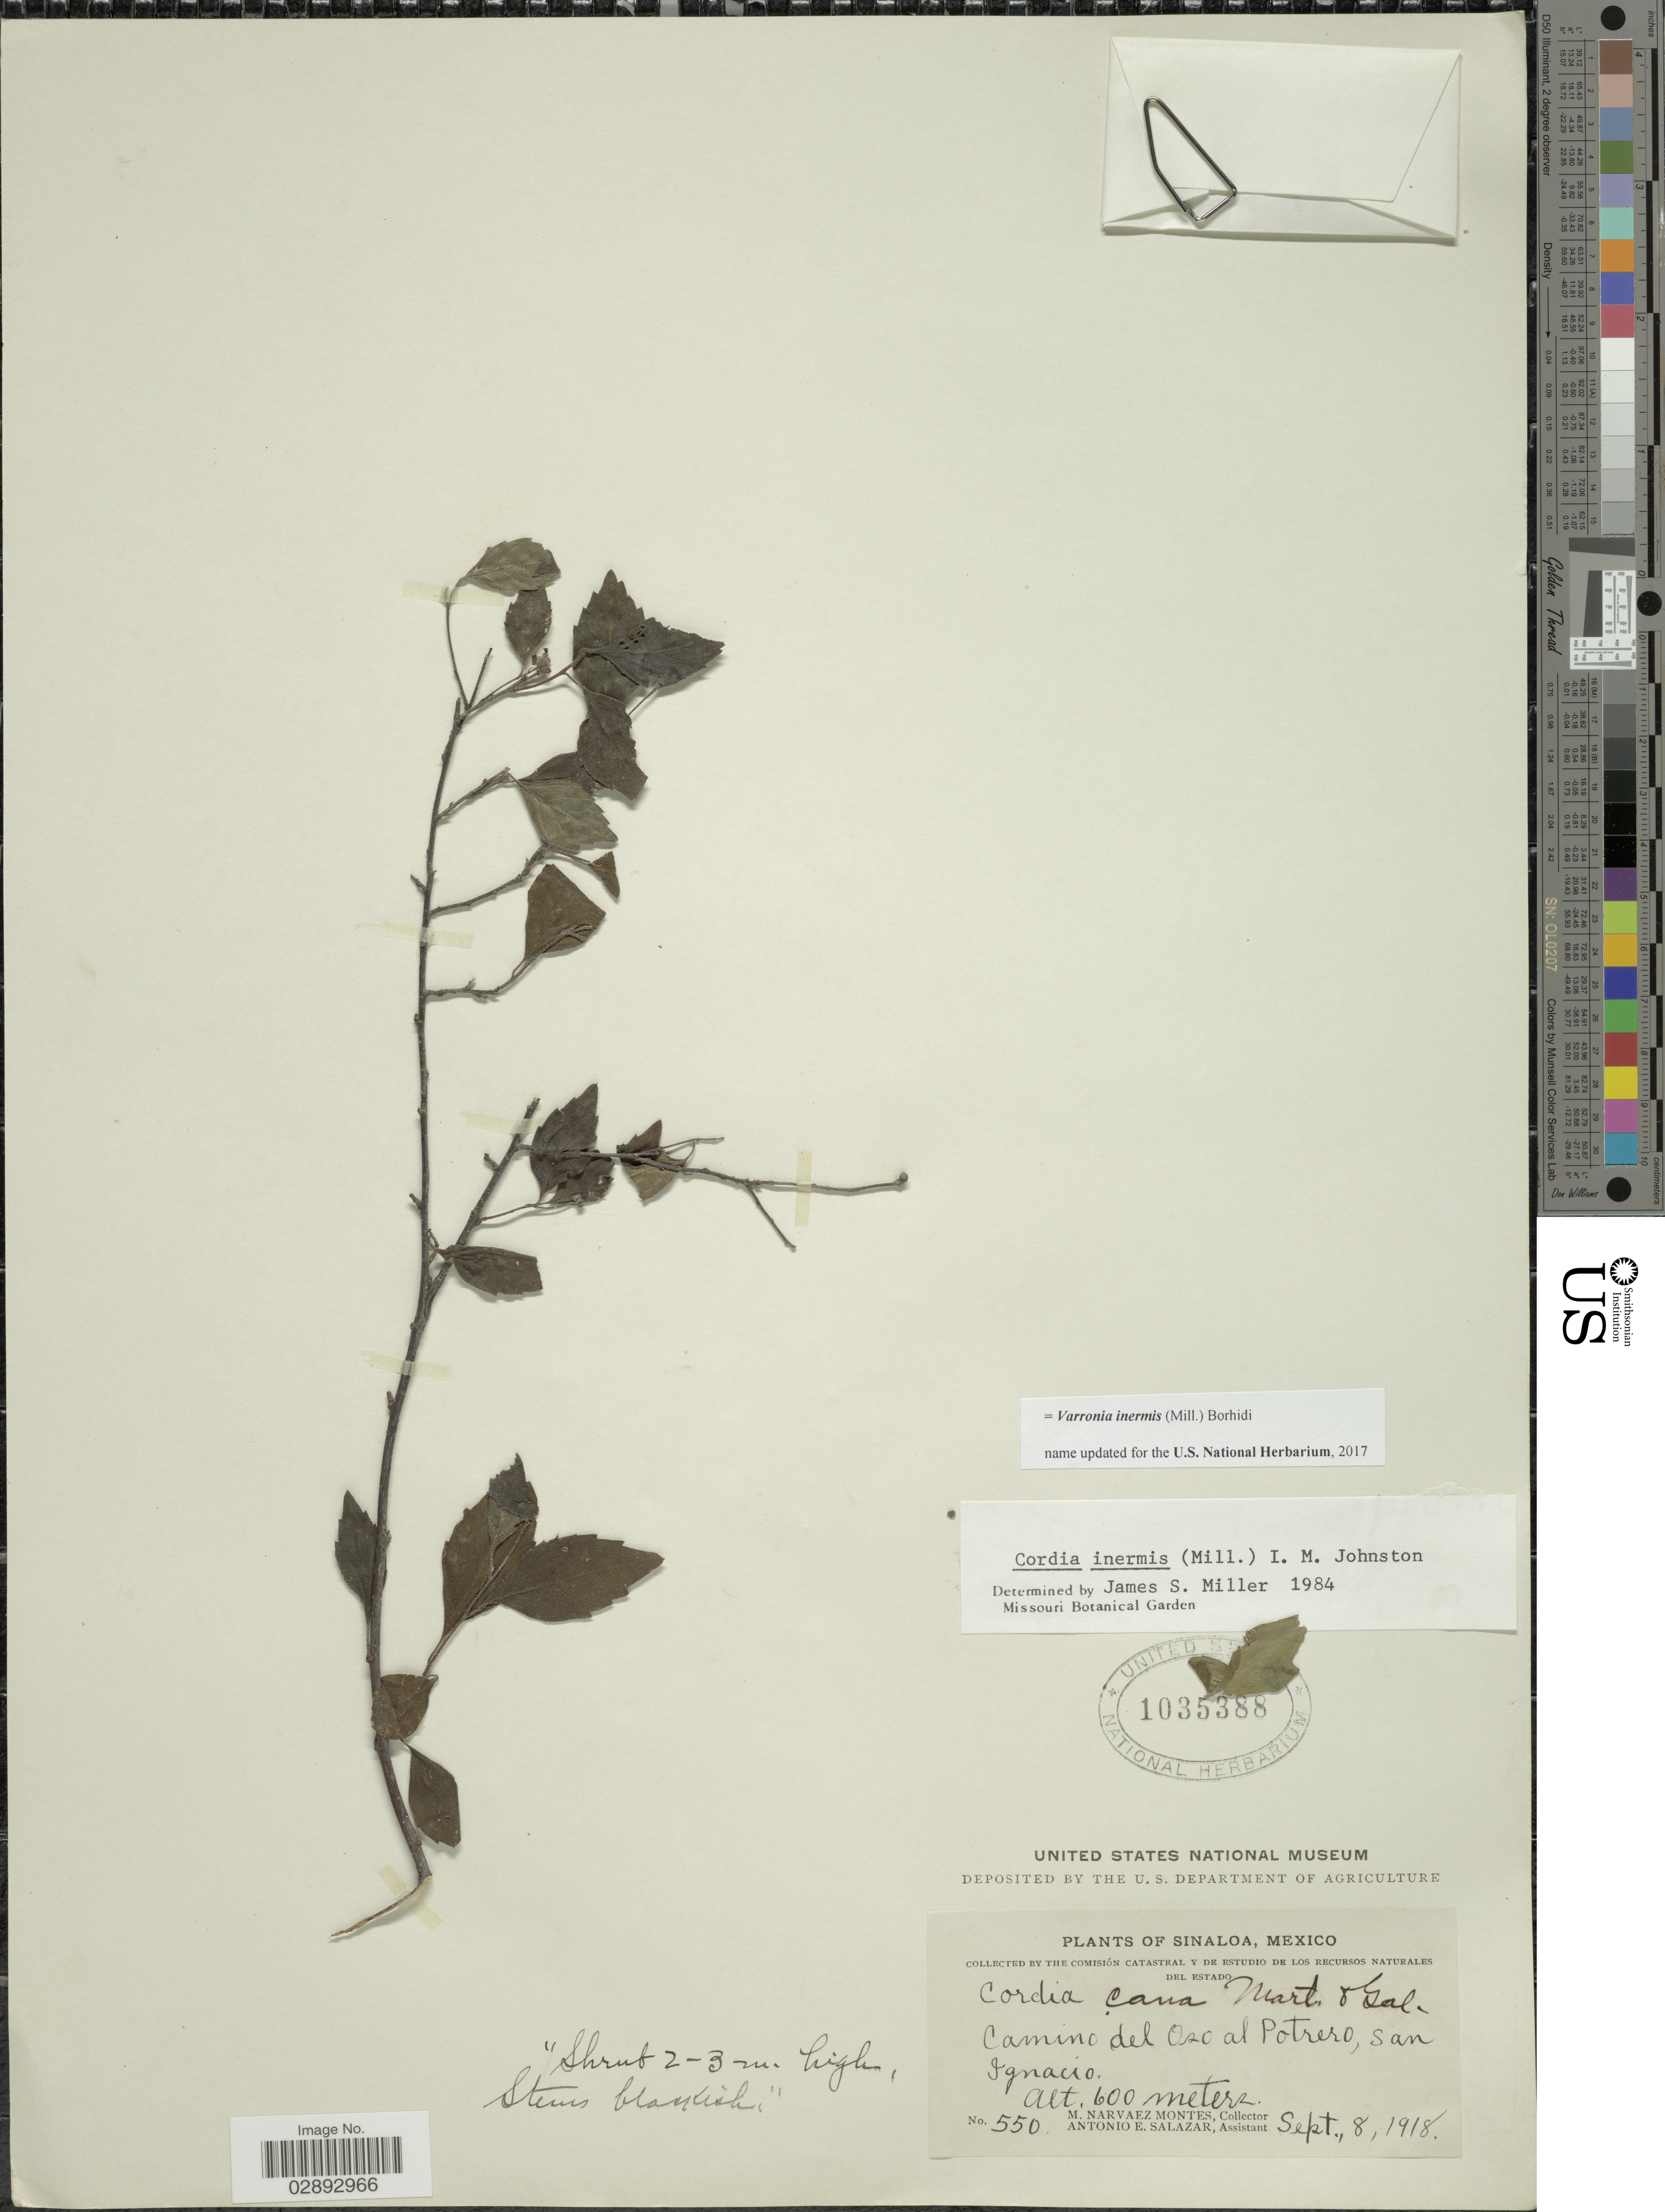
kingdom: Plantae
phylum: Tracheophyta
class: Magnoliopsida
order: Boraginales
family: Cordiaceae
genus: Varronia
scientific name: Varronia inermis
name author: (Mill.) Borhidi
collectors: M. Navarez Montes & A. E. Salazar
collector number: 550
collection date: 1918-09-08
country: Mexico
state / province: Sinaloa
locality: Camino del Oso al Potrero, San Ignacio.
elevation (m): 600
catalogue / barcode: US 1035388